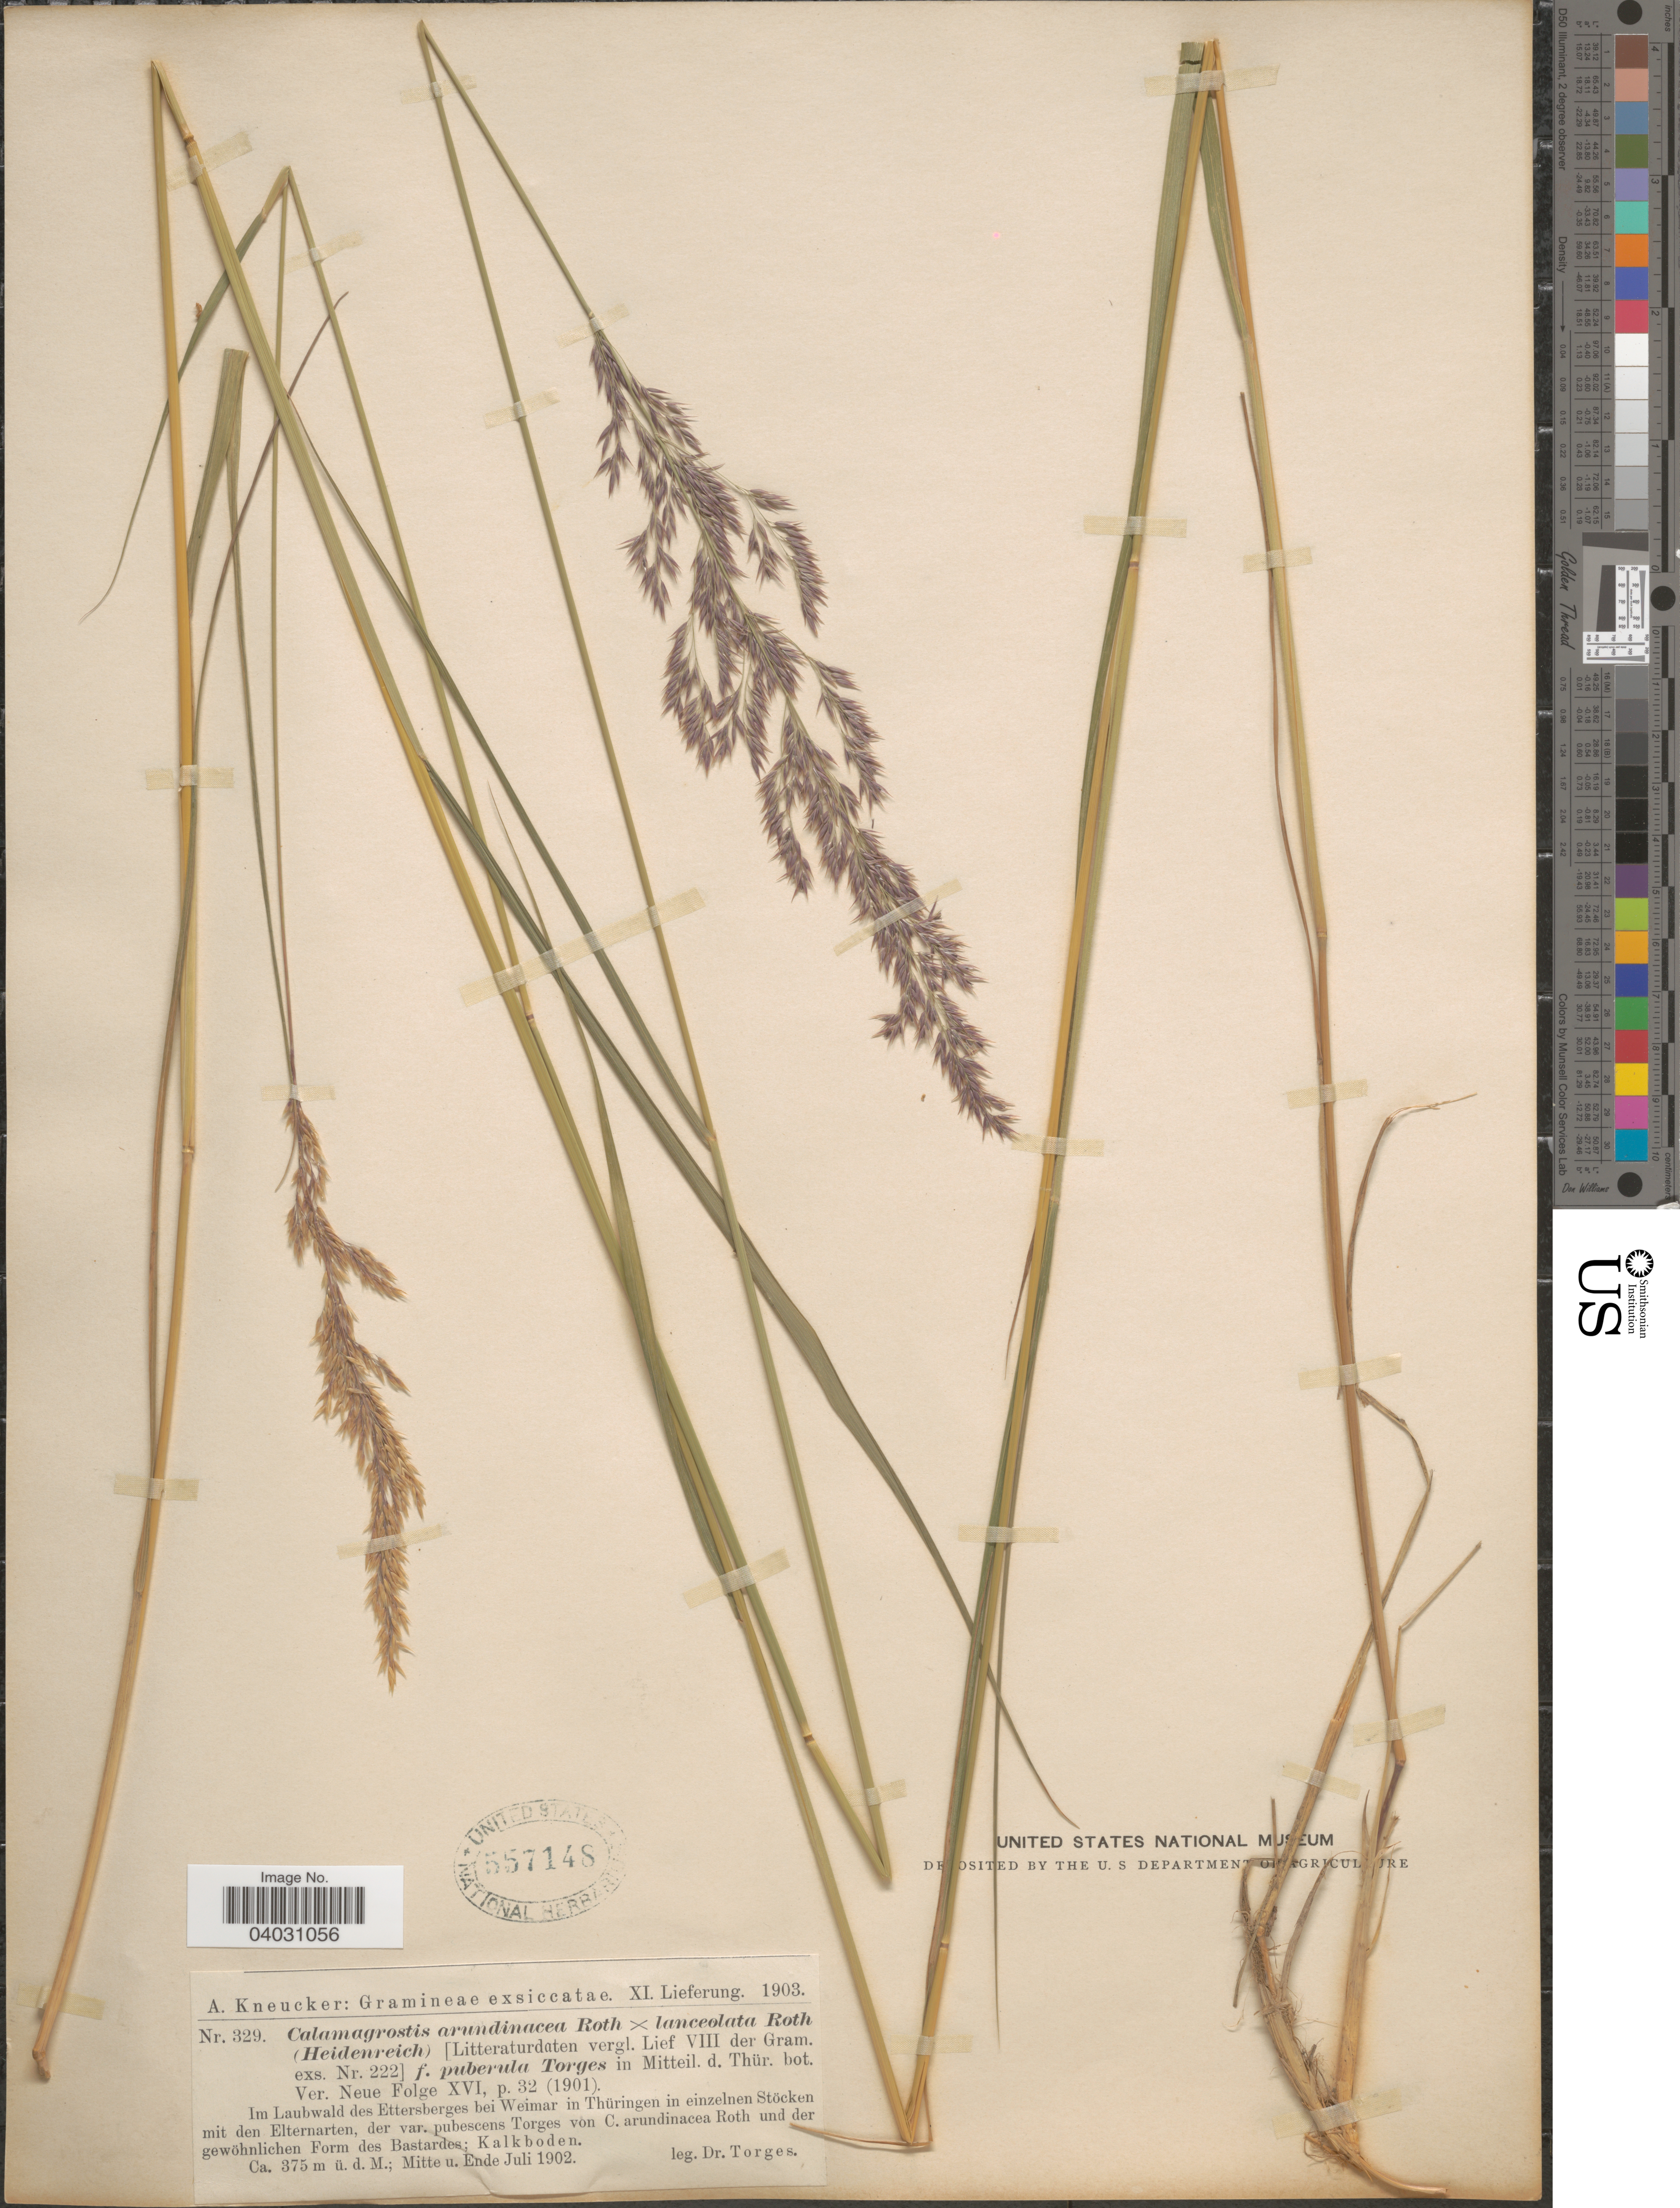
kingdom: Plantae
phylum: Tracheophyta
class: Liliopsida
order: Poales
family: Poaceae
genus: Calamagrostis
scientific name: Calamagrostis arundinacea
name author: (L.) Roth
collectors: Torges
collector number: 329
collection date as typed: Mitte u. Ende Juli 1902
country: Germany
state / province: Thuringia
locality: Im Laubwald des Ettersberges bei Weimar in Thüringen in einzelnen Stöcken mit den Elternarten.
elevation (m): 375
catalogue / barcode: US 557148